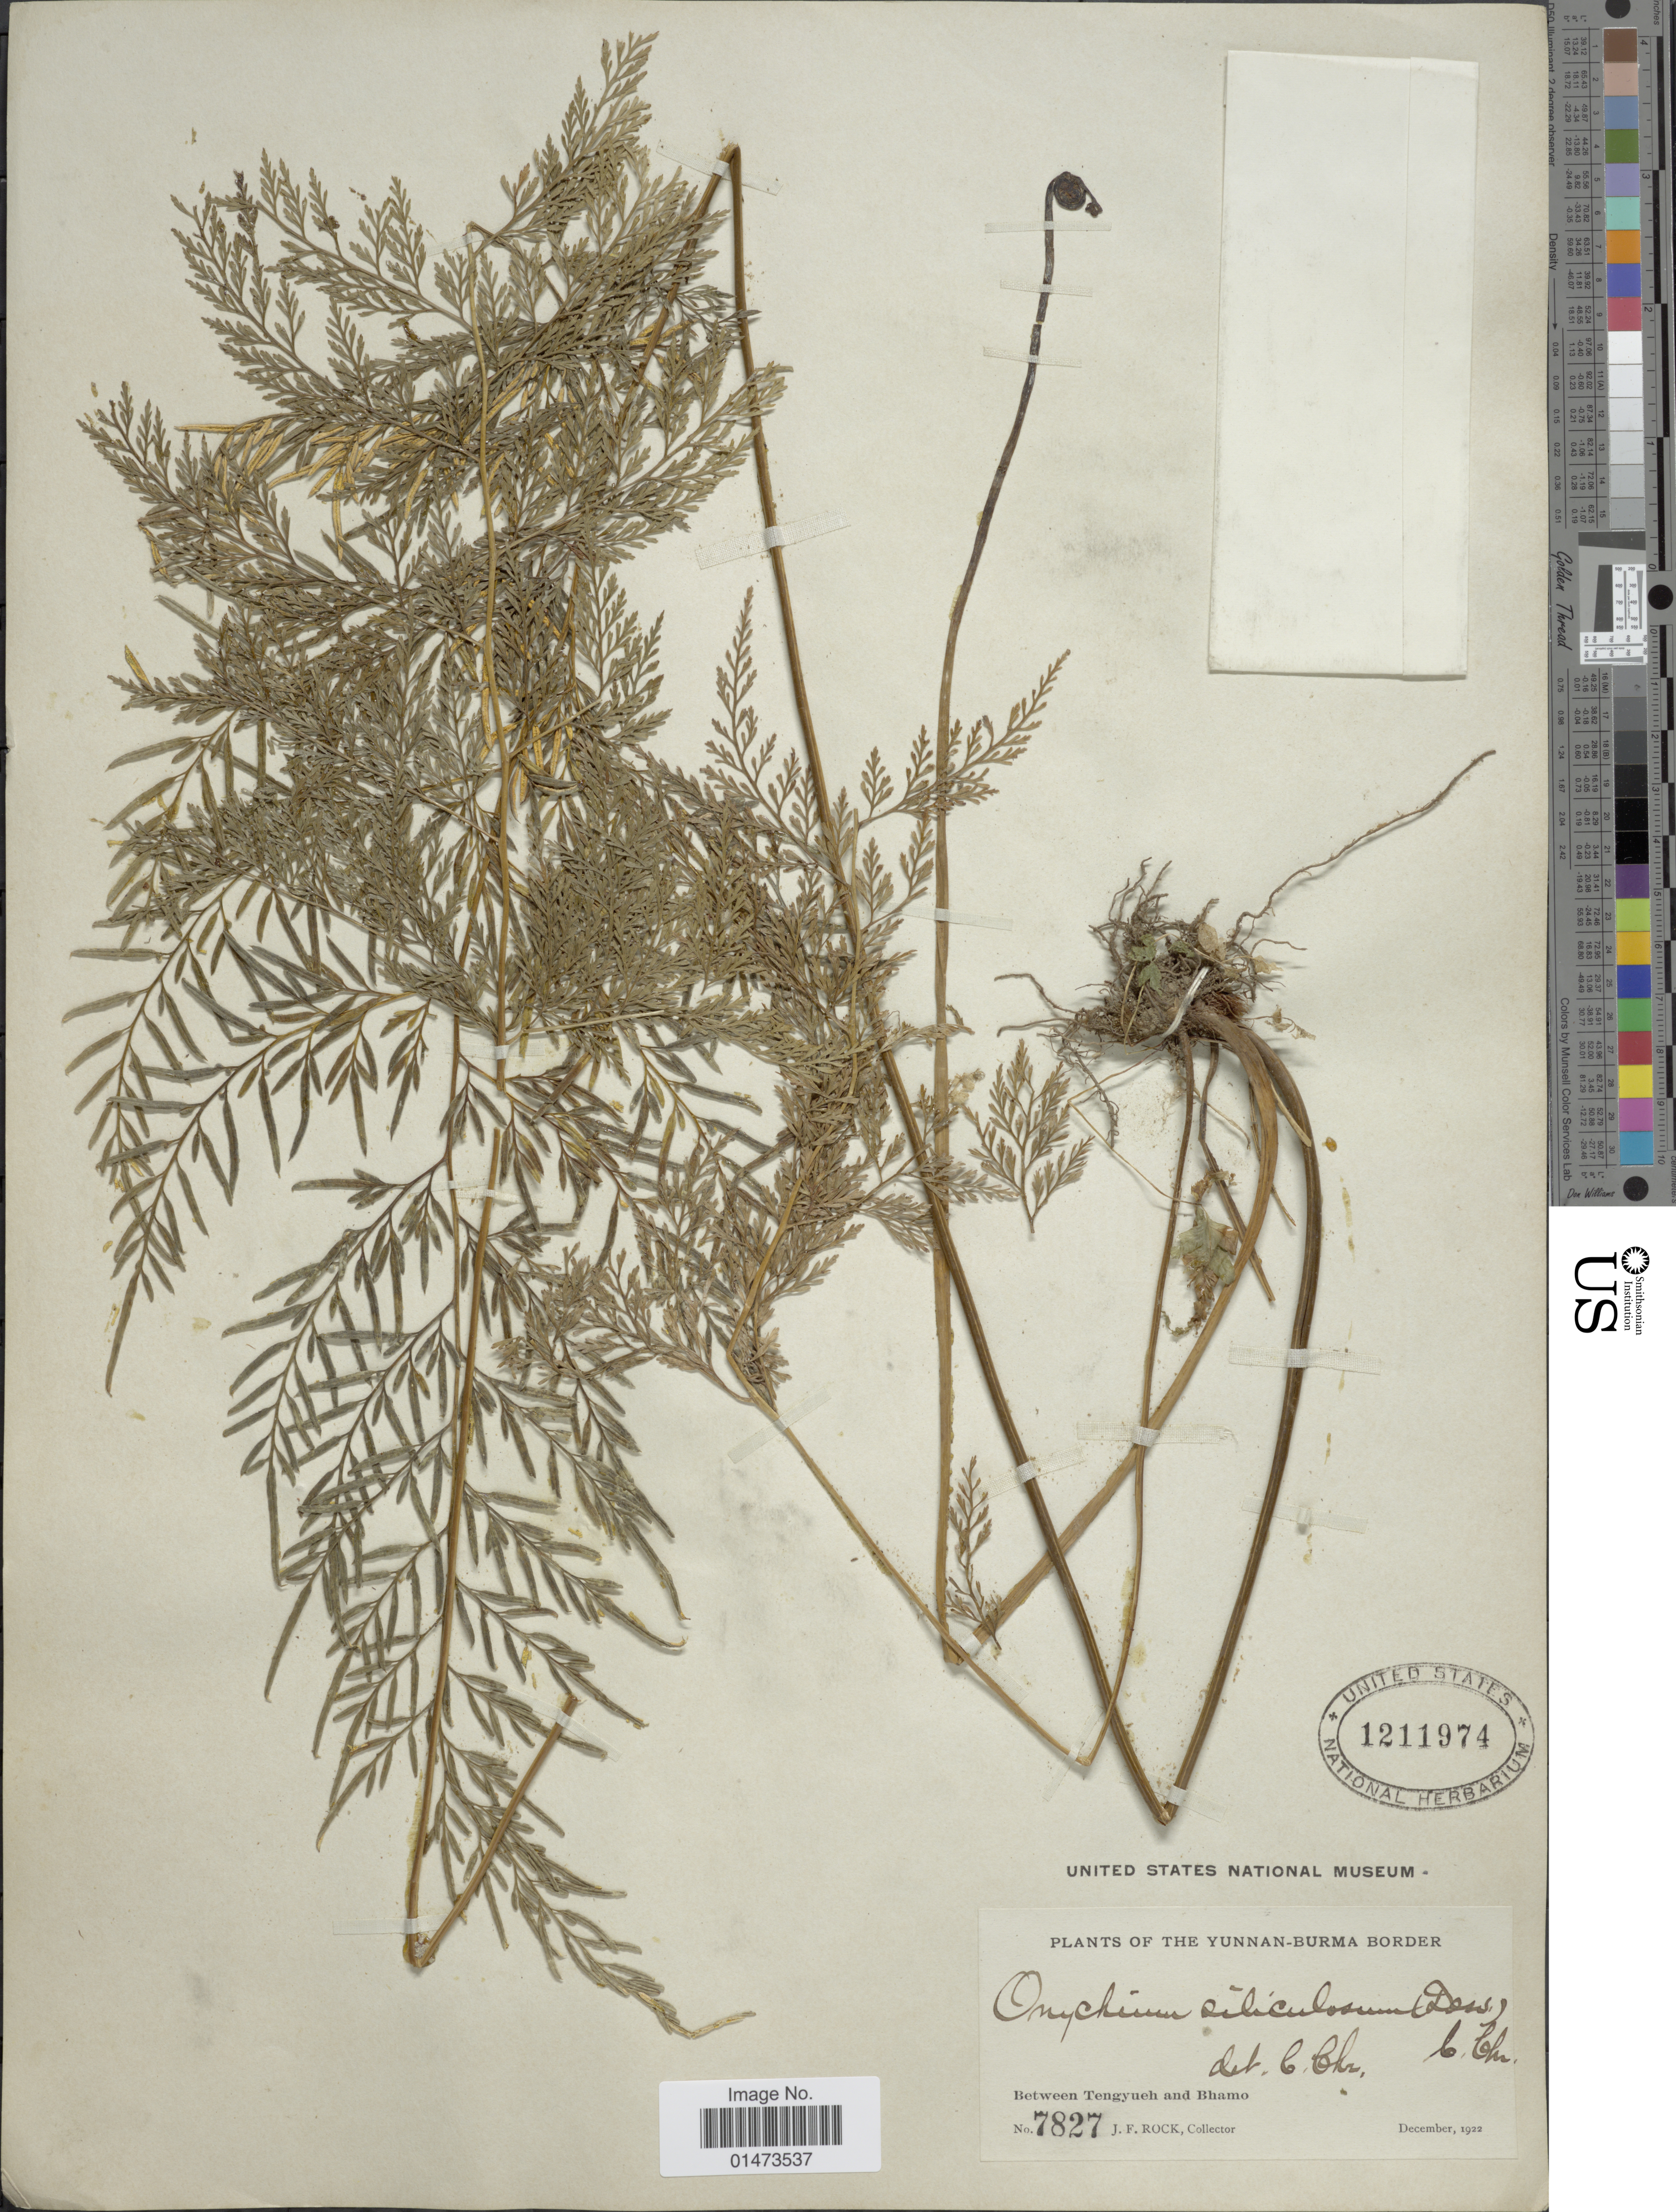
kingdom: Plantae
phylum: Tracheophyta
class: Polypodiopsida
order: Polypodiales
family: Pteridaceae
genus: Onychium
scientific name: Onychium siliculosum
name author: (Desv.) C. Chr.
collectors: J. Rock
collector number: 7827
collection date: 1922-12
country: China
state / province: Yunnan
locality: Yunnan-Burma border, between Tengyueh and Bhamo.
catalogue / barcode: US 1211974